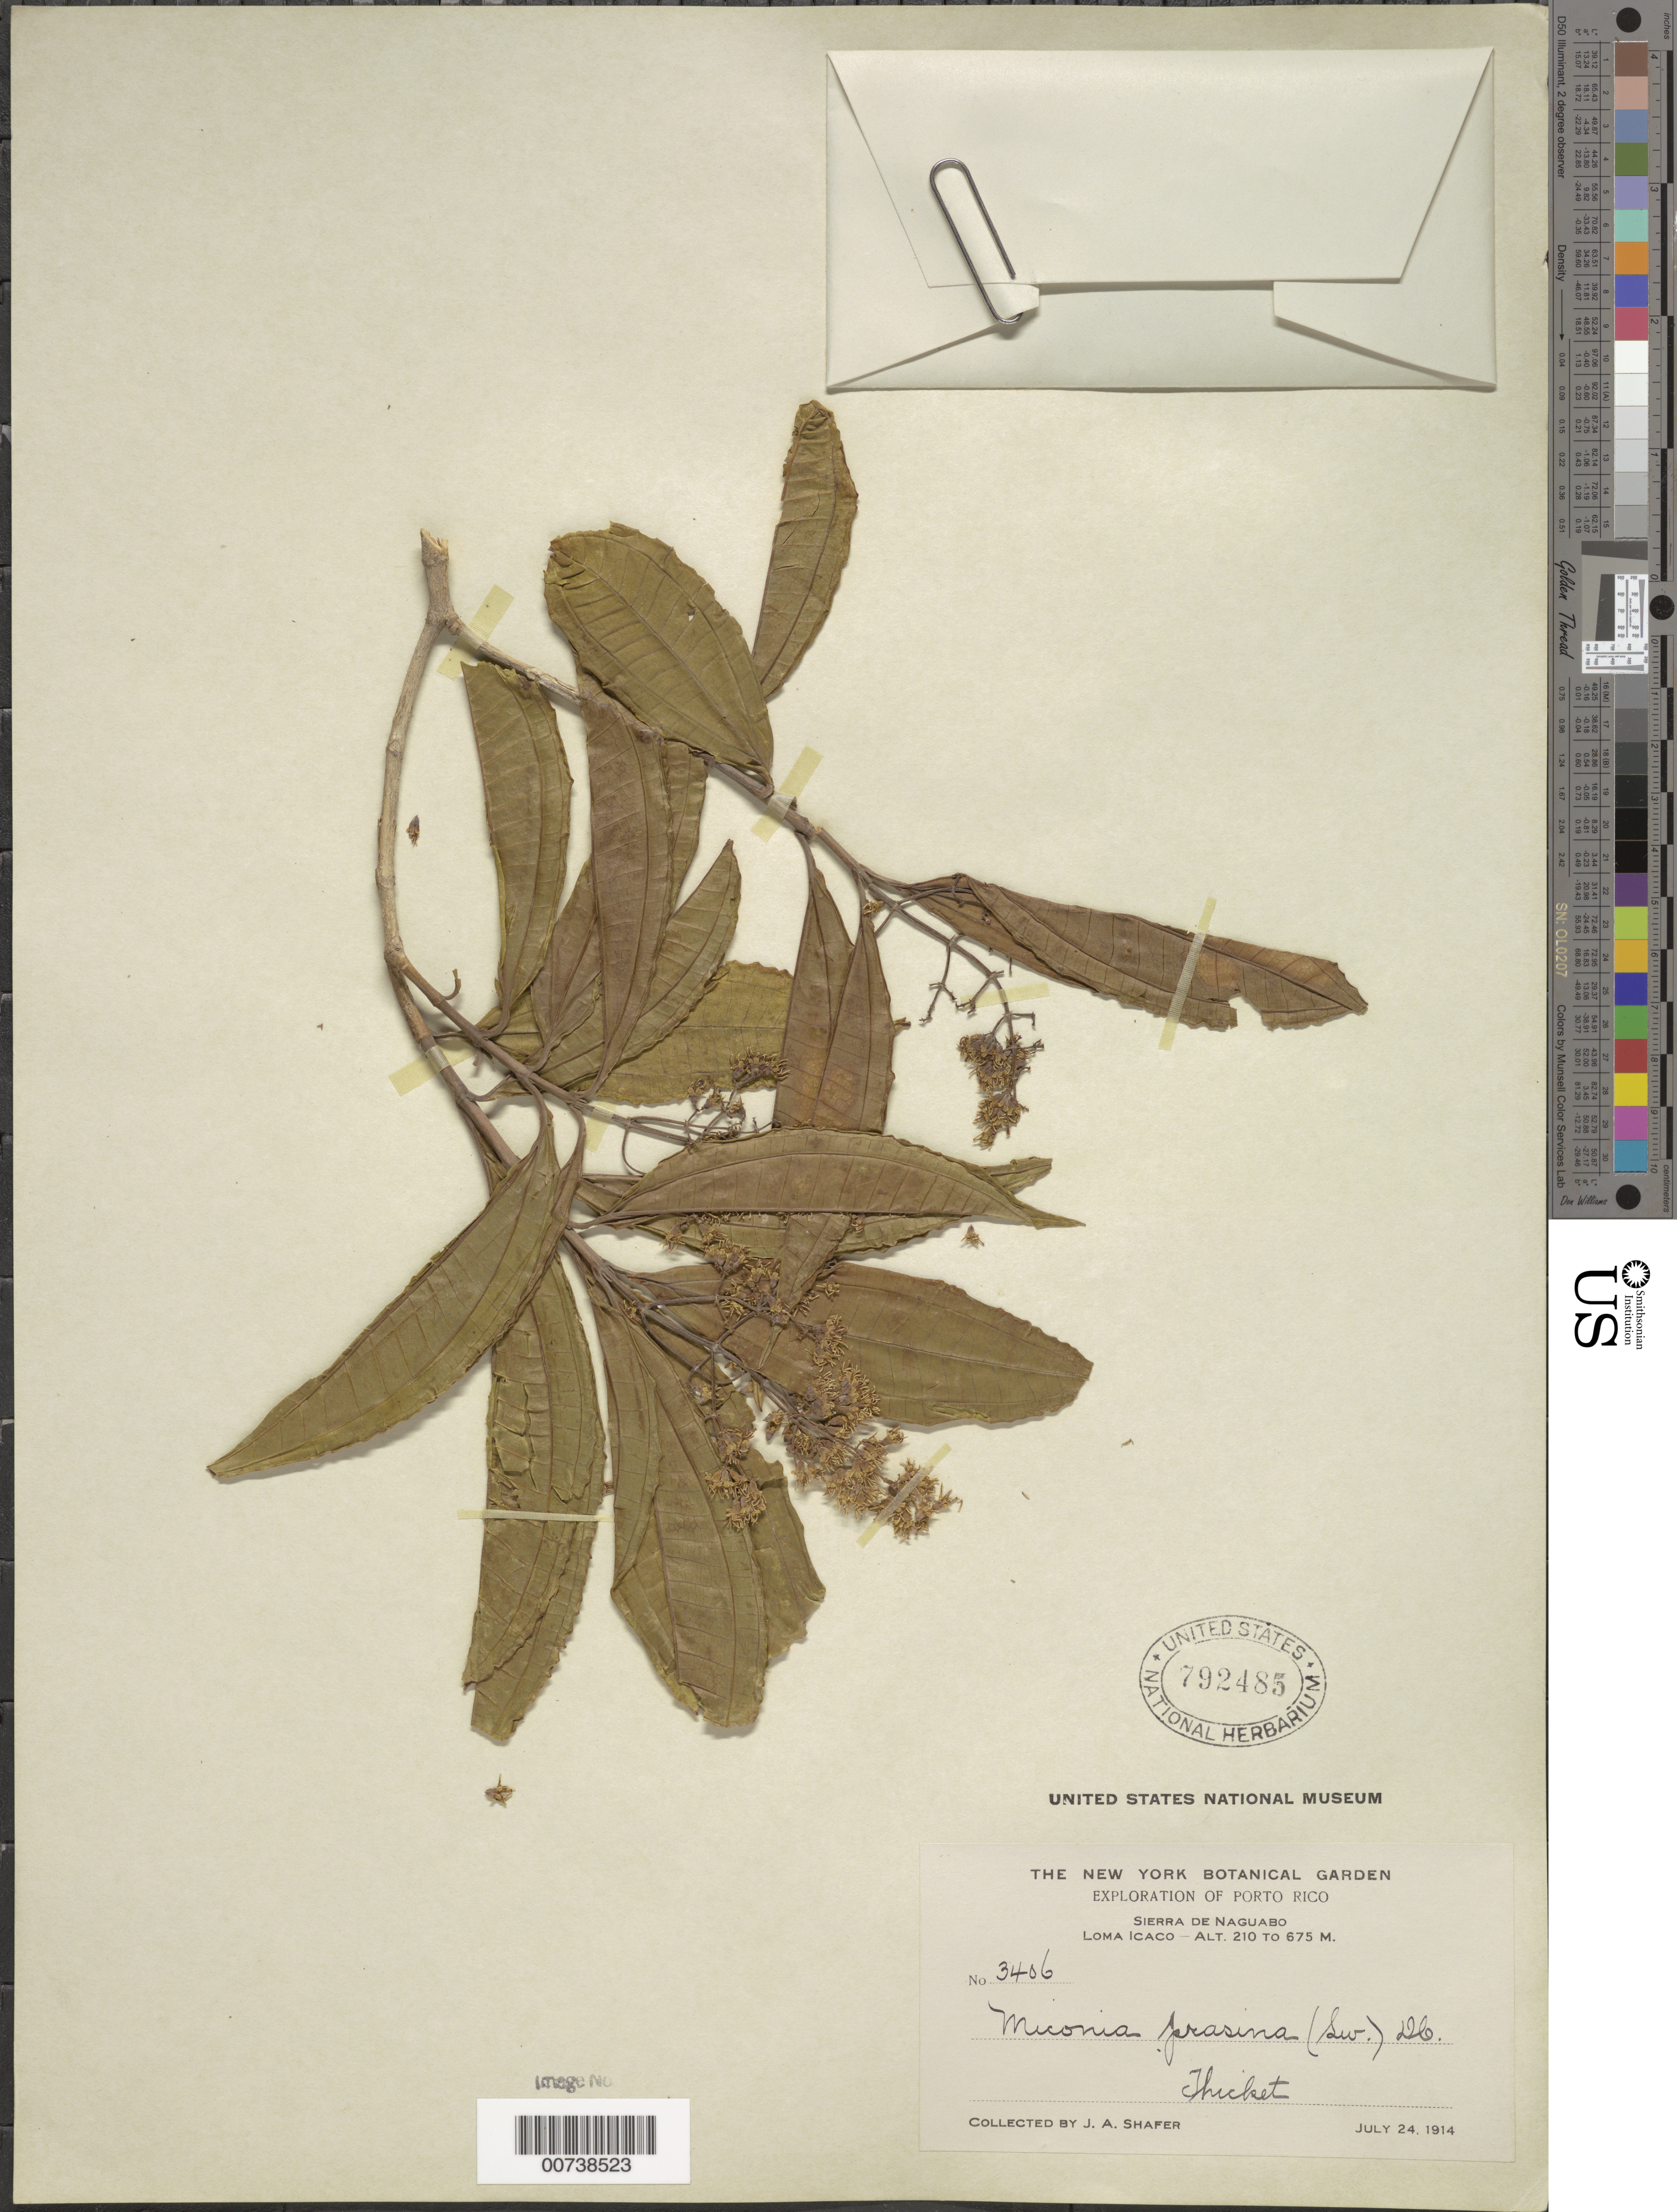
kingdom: Plantae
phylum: Tracheophyta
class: Magnoliopsida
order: Myrtales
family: Melastomataceae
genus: Miconia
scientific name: Miconia prasina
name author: (Sw.) DC.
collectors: J. A. Shafer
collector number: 3406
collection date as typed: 24 Jul 1914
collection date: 1914-07-24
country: Puerto Rico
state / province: Naguabo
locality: Sierra de Naguabo, Loma Icaco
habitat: Thicket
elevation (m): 210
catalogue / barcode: US 792485